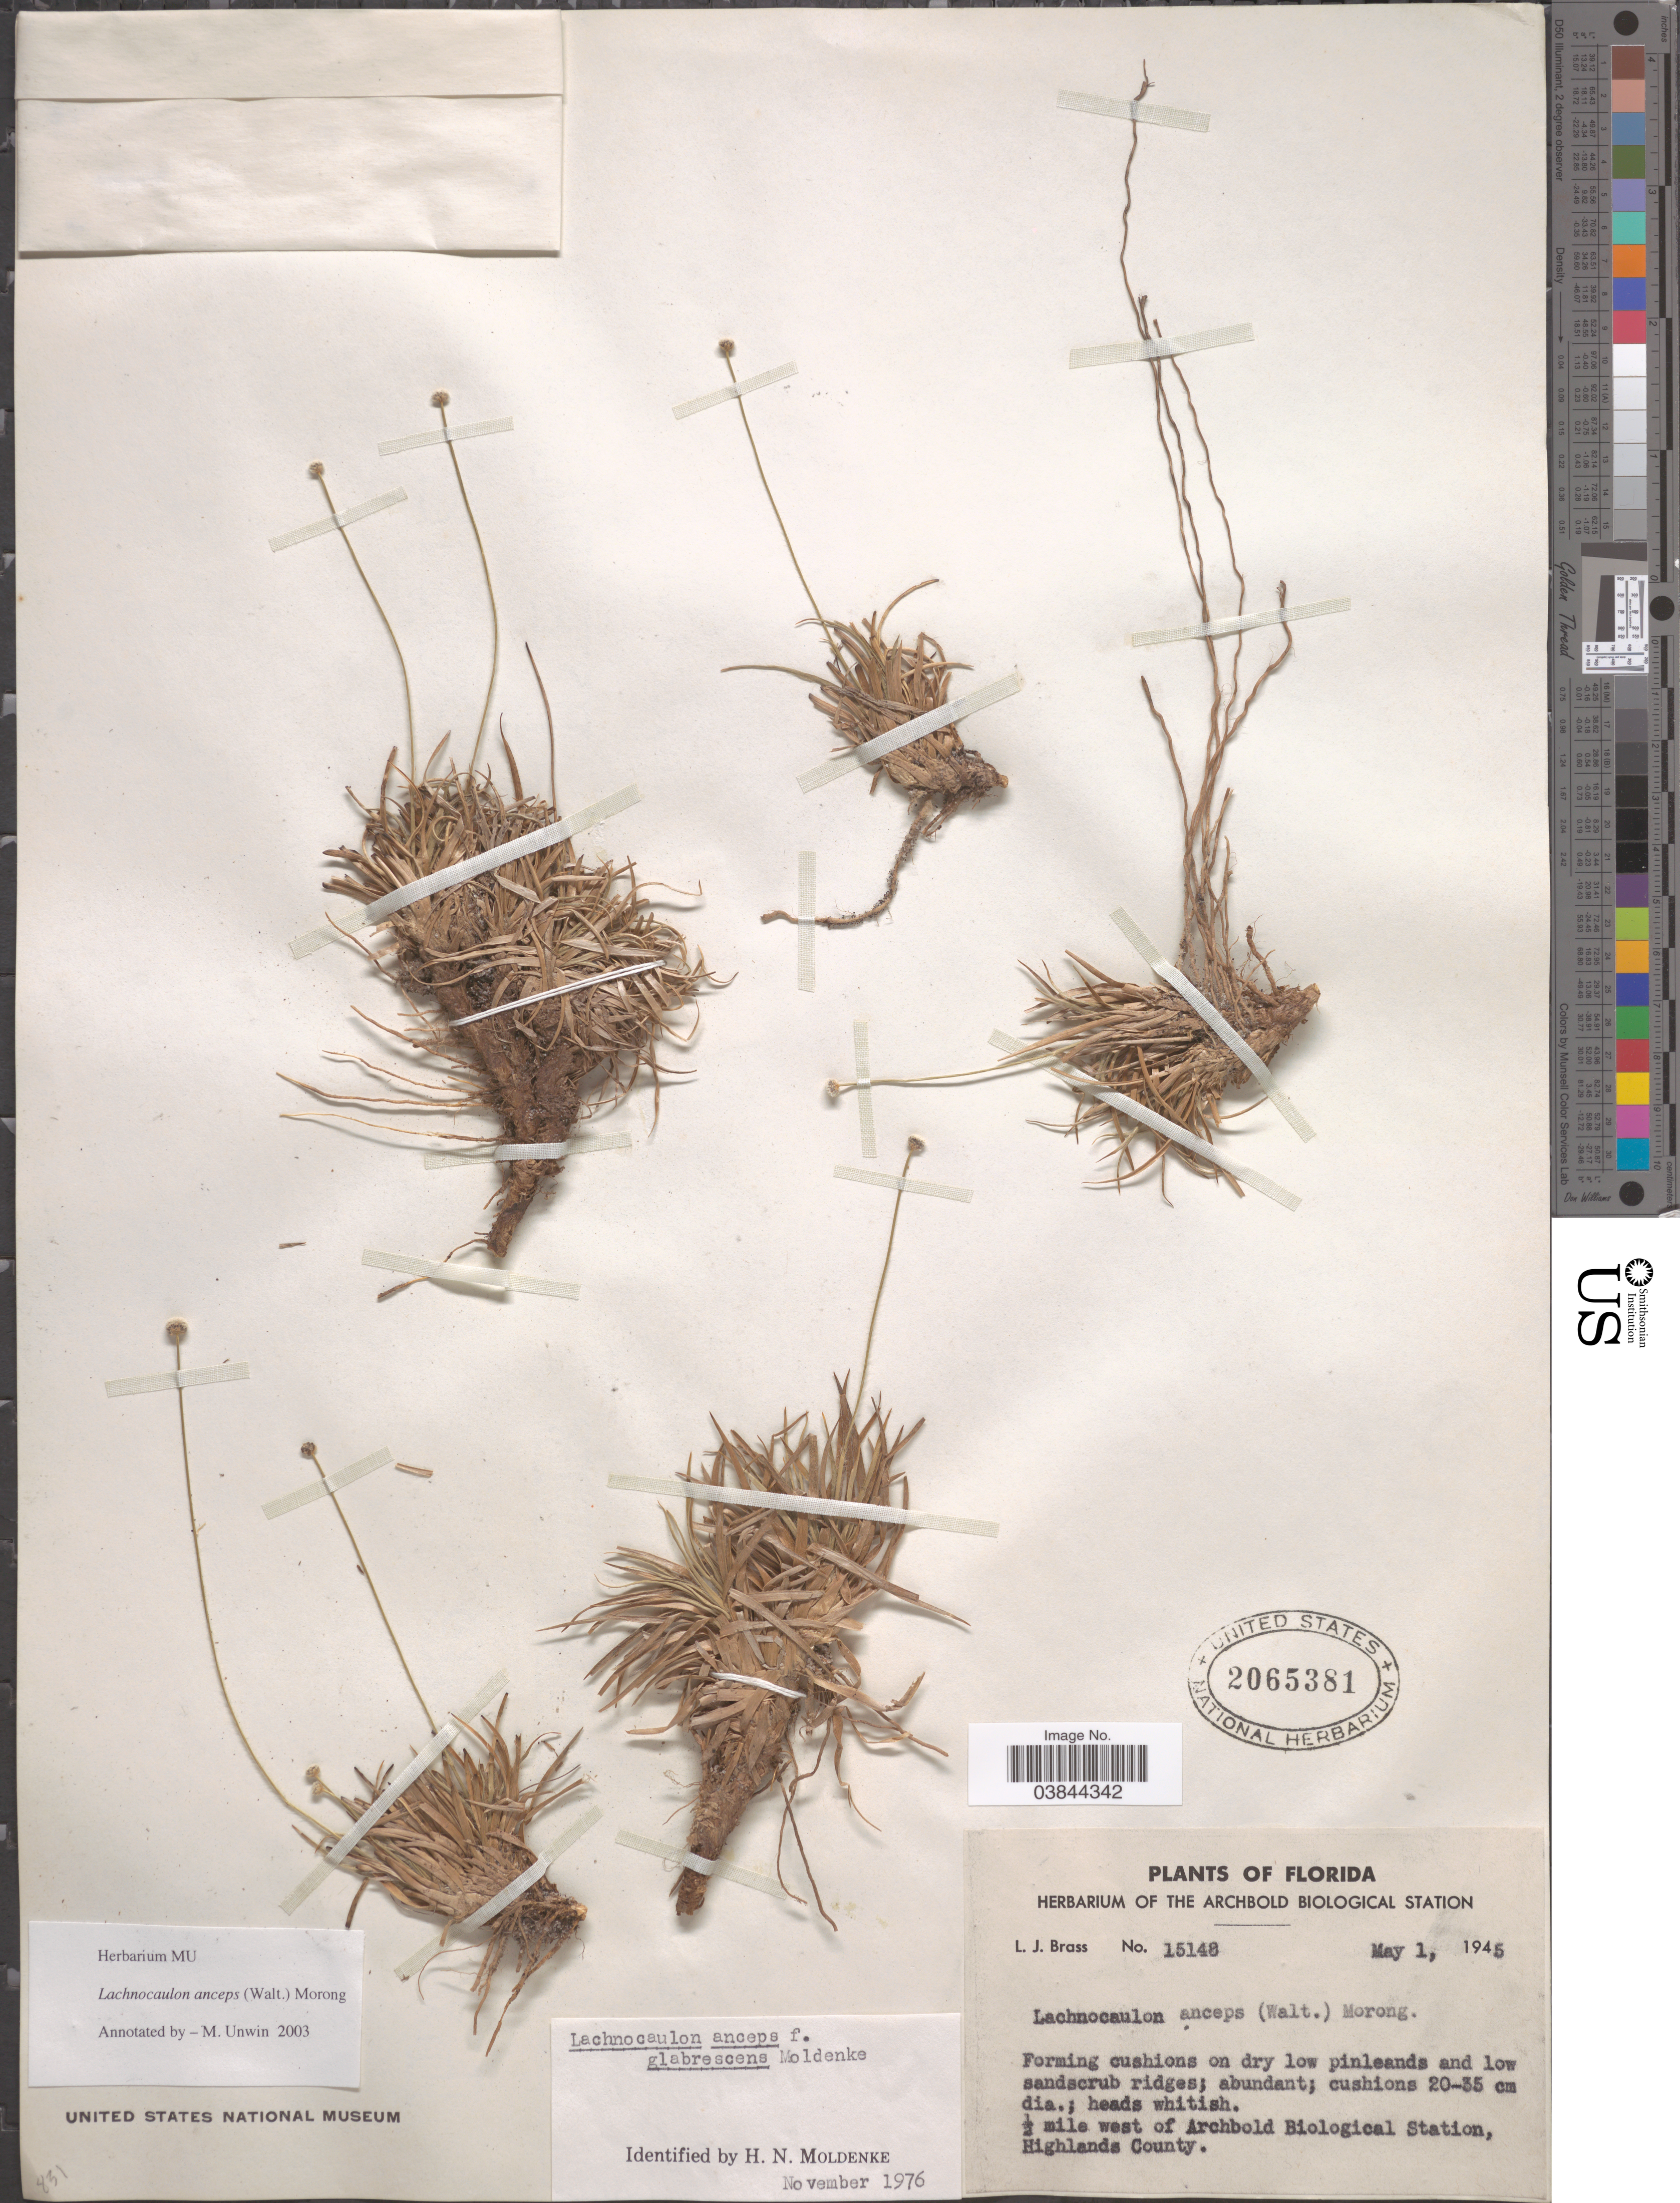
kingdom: Plantae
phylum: Tracheophyta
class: Liliopsida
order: Poales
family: Eriocaulaceae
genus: Lachnocaulon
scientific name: Lachnocaulon anceps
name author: (Walter) Morong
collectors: L. J. Brass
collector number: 15148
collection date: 1945-05-01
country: United States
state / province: Florida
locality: ½ miles west of Archbold Biological Station, Highlands County.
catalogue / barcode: US 2065381